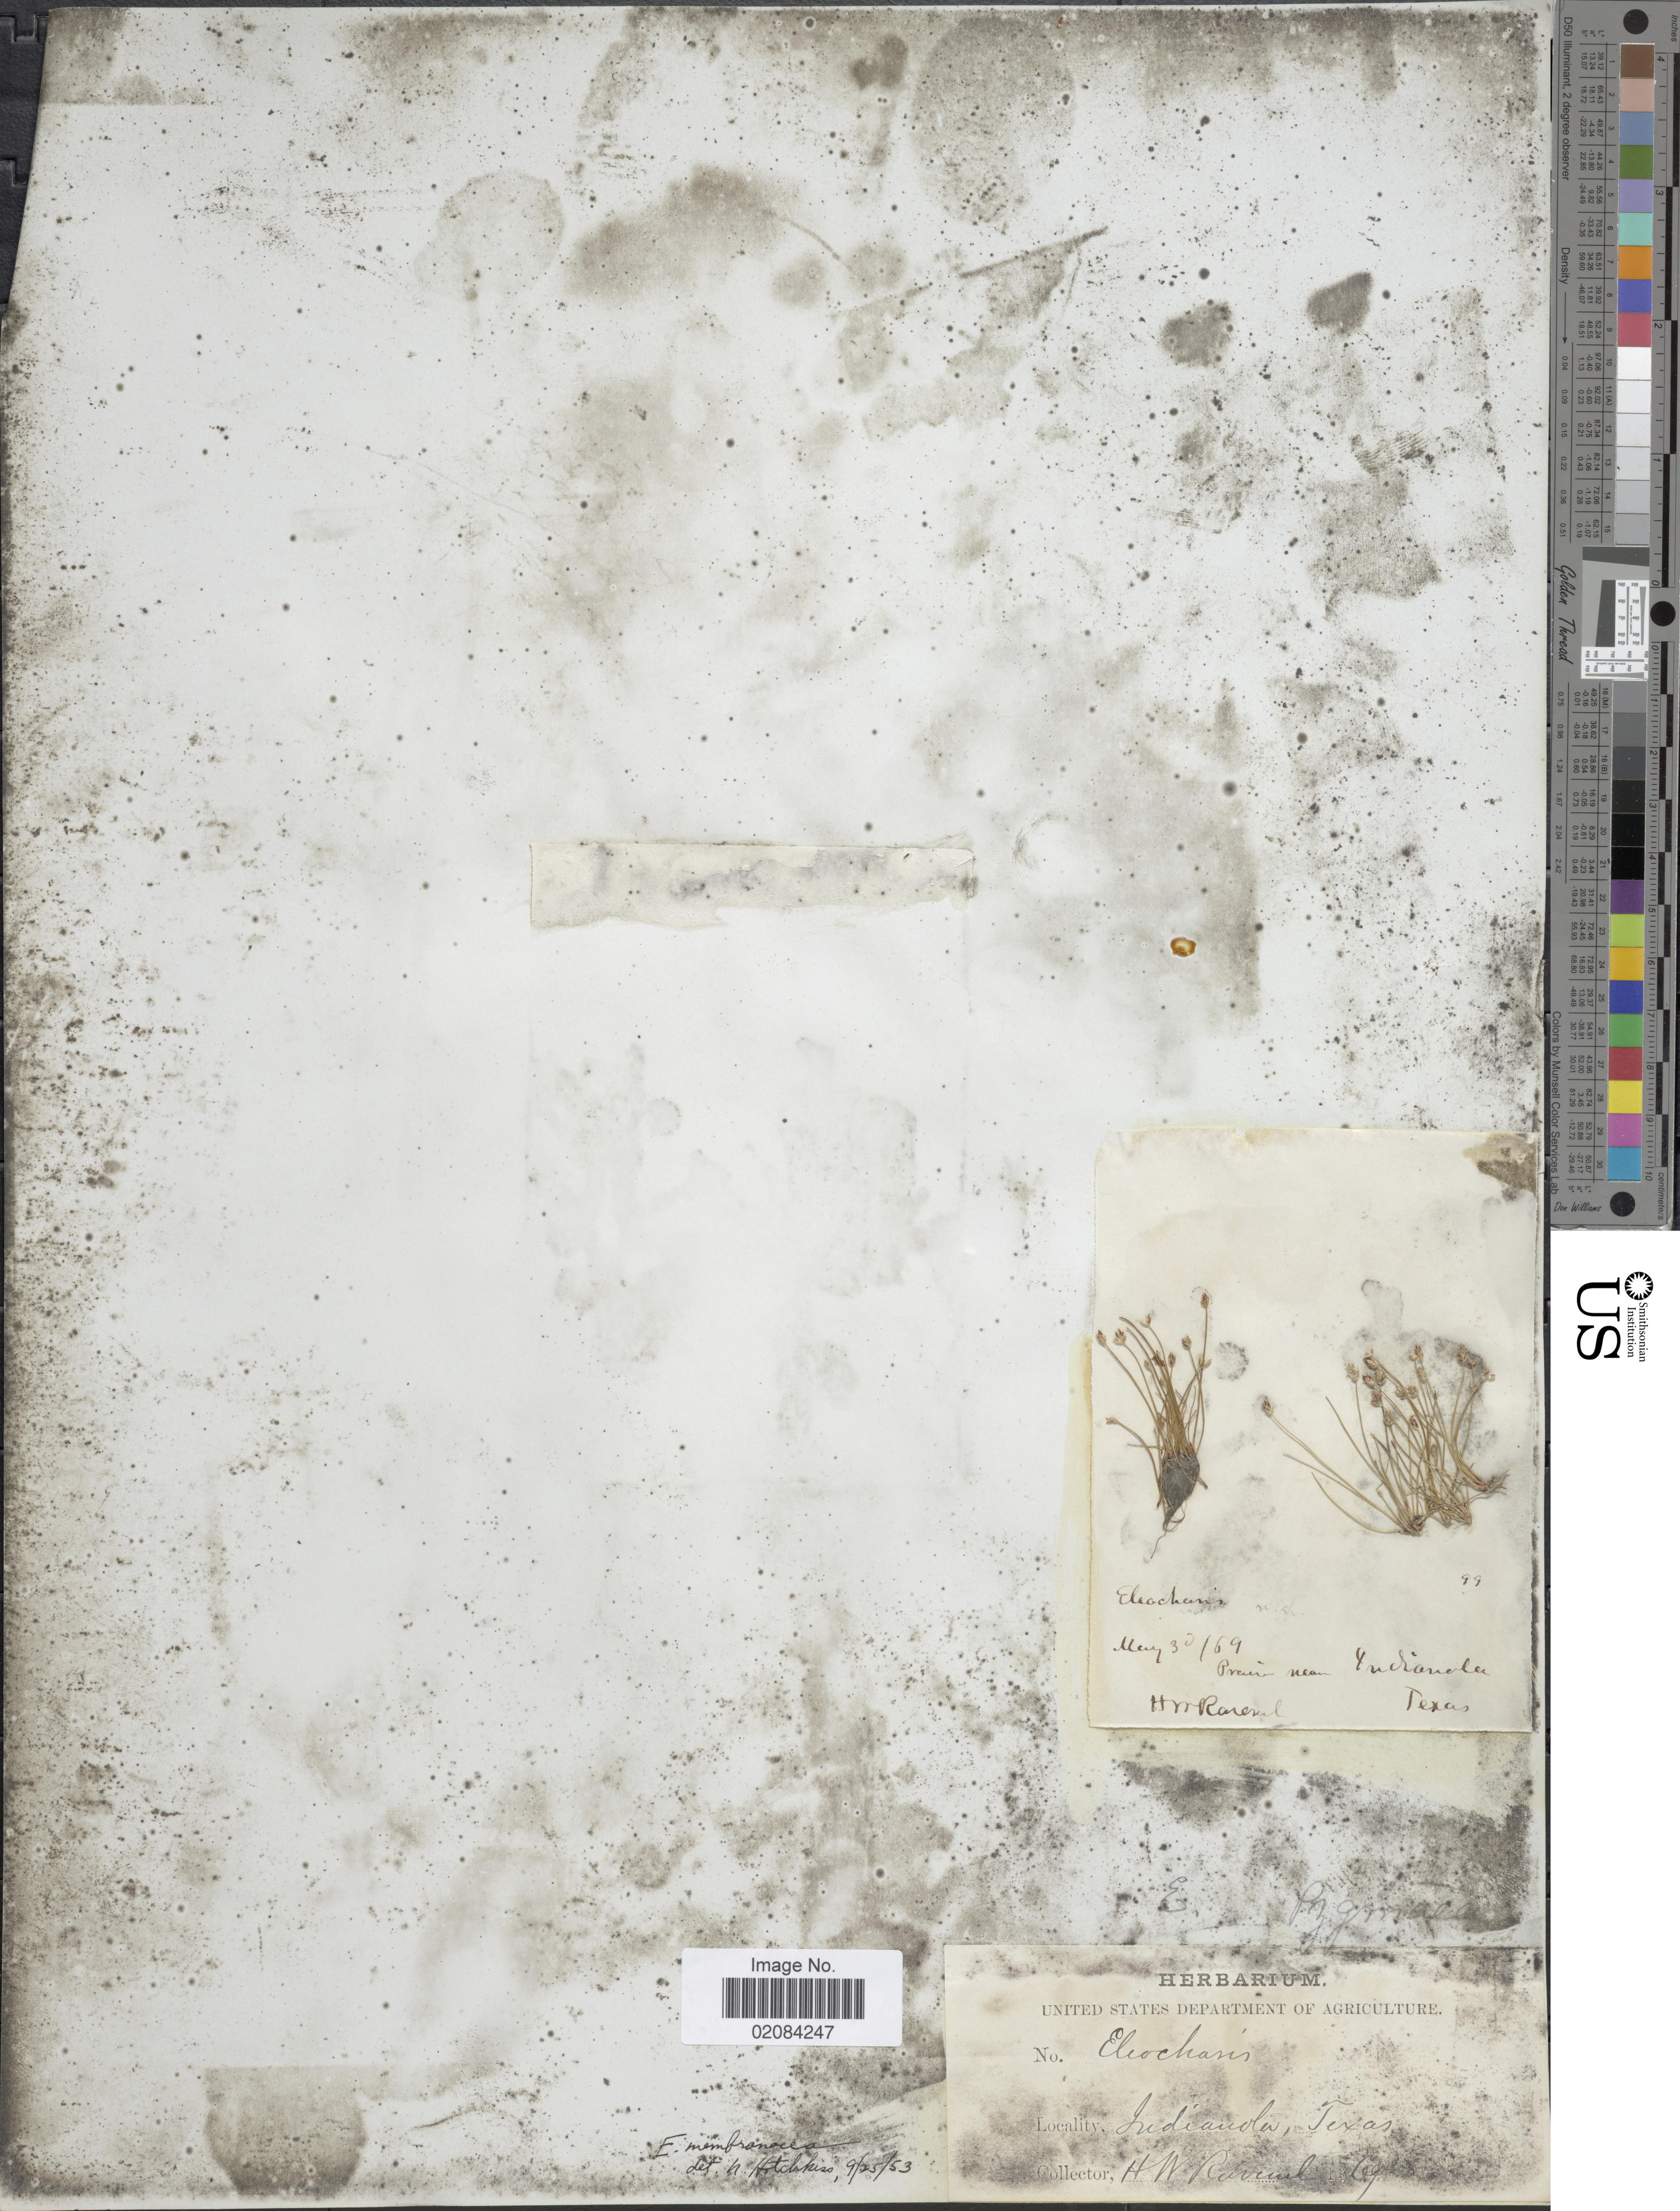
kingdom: Plantae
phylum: Tracheophyta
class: Liliopsida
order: Poales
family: Cyperaceae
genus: Eleocharis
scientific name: Eleocharis coloradoensis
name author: (Britton) Gilly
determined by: Strong, Mark T., (BOT), Smithsonian Institution - National Museum of Natural History (UNITED STATES)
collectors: H. Ravenel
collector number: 99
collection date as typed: Transcribed d/m/y: 30/5/69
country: United States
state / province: Texas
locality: Prairie near Indianola.